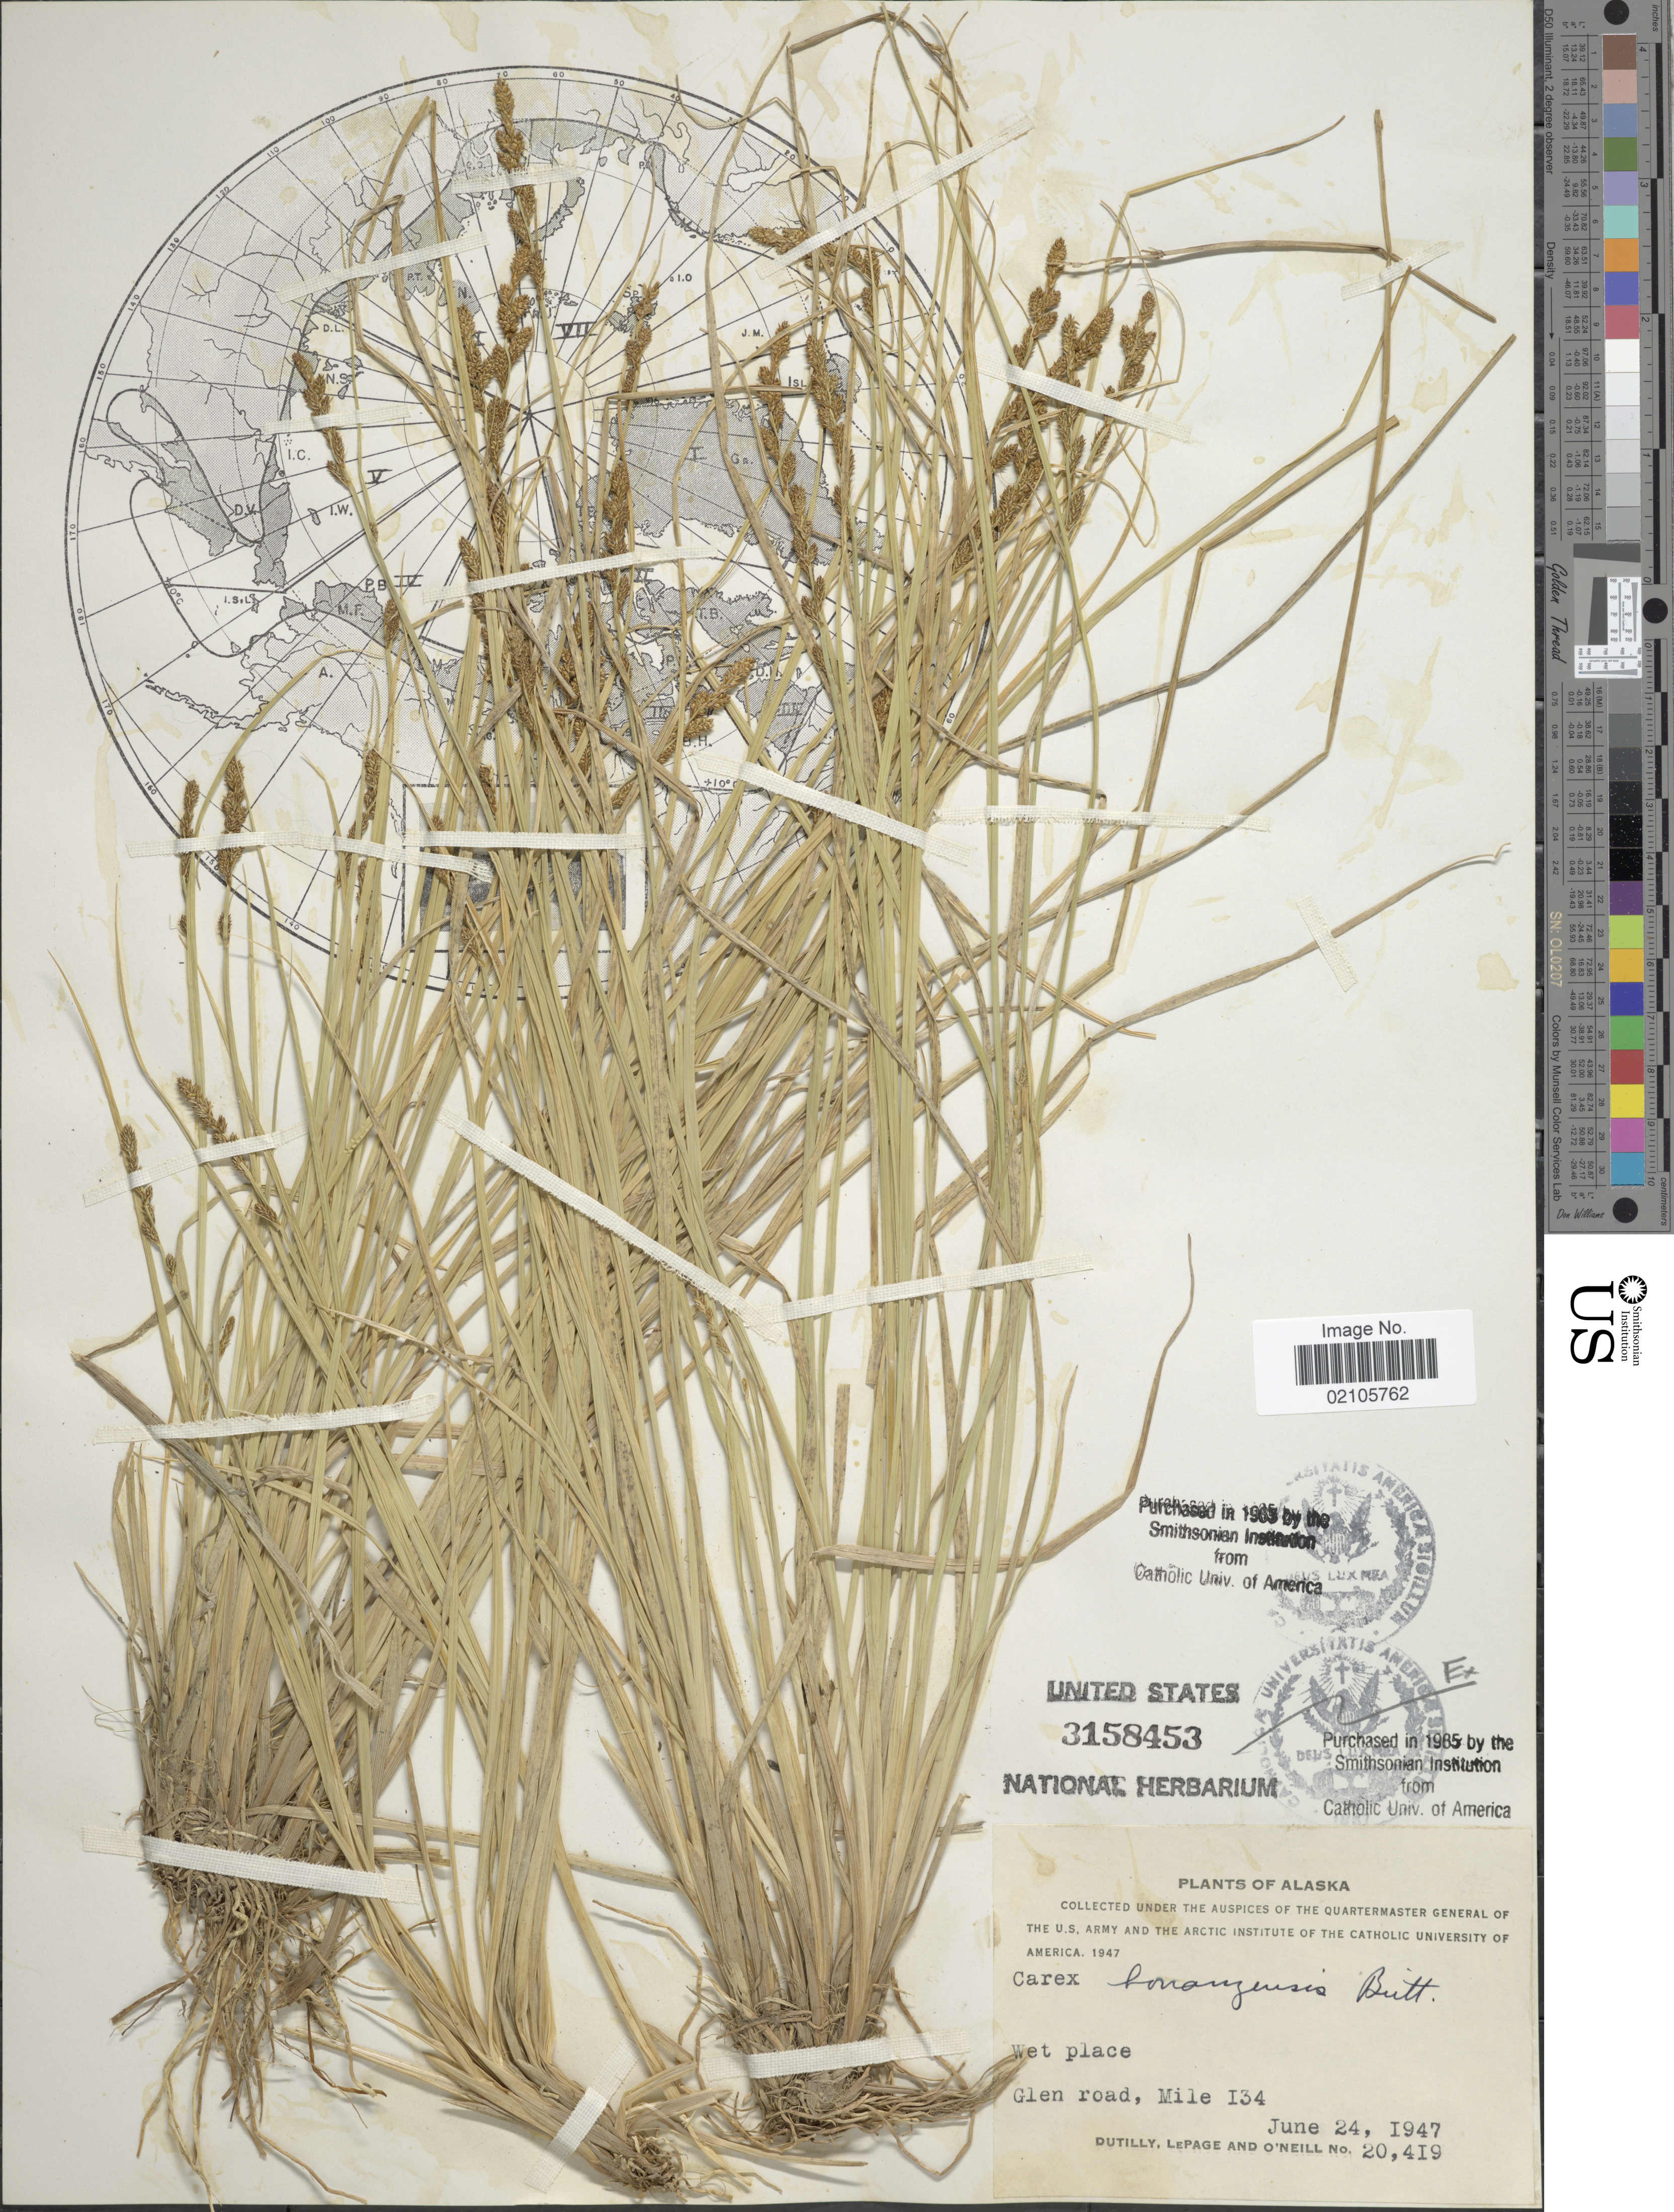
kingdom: Plantae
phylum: Tracheophyta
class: Liliopsida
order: Poales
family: Cyperaceae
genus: Carex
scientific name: Carex bonanzensis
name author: Britton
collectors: -. Dutilly, -. LePage & O' Neill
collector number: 20419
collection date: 1947-06-24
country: United States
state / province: Alaska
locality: Glenn road, Mile 134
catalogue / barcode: US 3158453